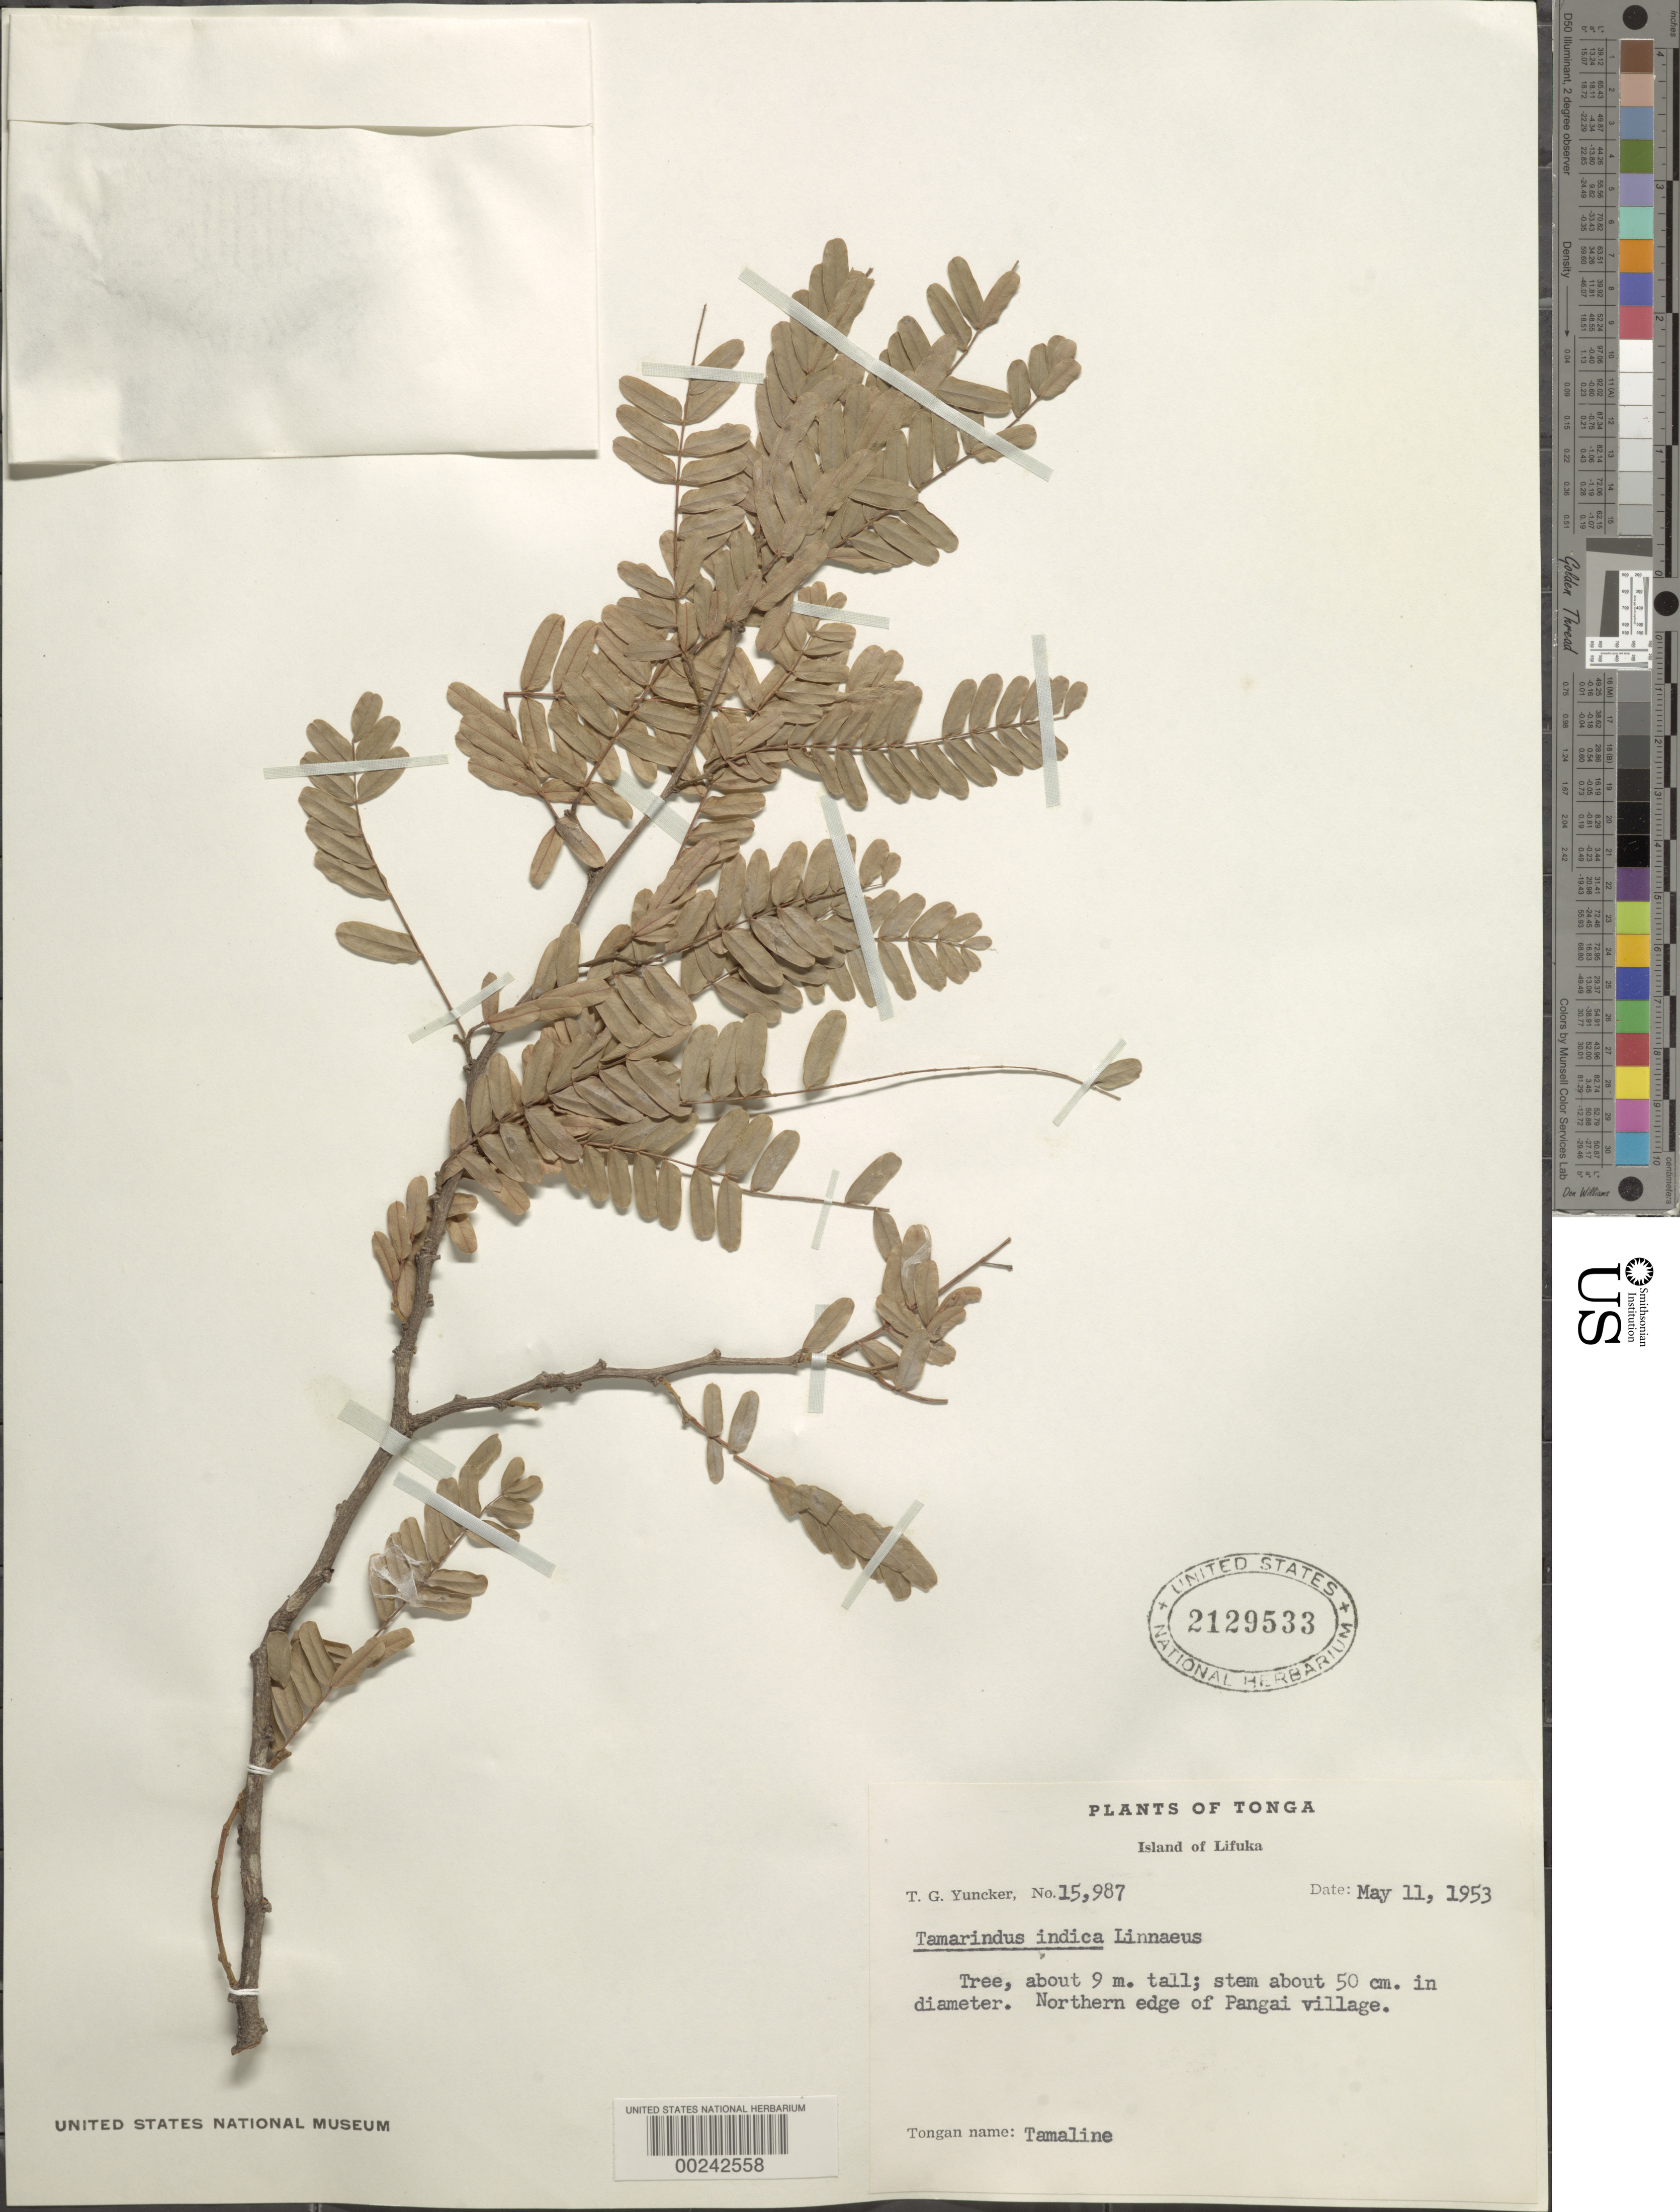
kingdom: Plantae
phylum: Tracheophyta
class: Magnoliopsida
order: Fabales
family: Fabaceae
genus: Tamarindus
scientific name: Tamarindus indica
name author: L.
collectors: T. G. Yuncker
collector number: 15987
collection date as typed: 11 May 1953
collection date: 1953-05-11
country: Tonga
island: Lifuka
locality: Northern edge of Pangai village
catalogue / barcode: US 2129533